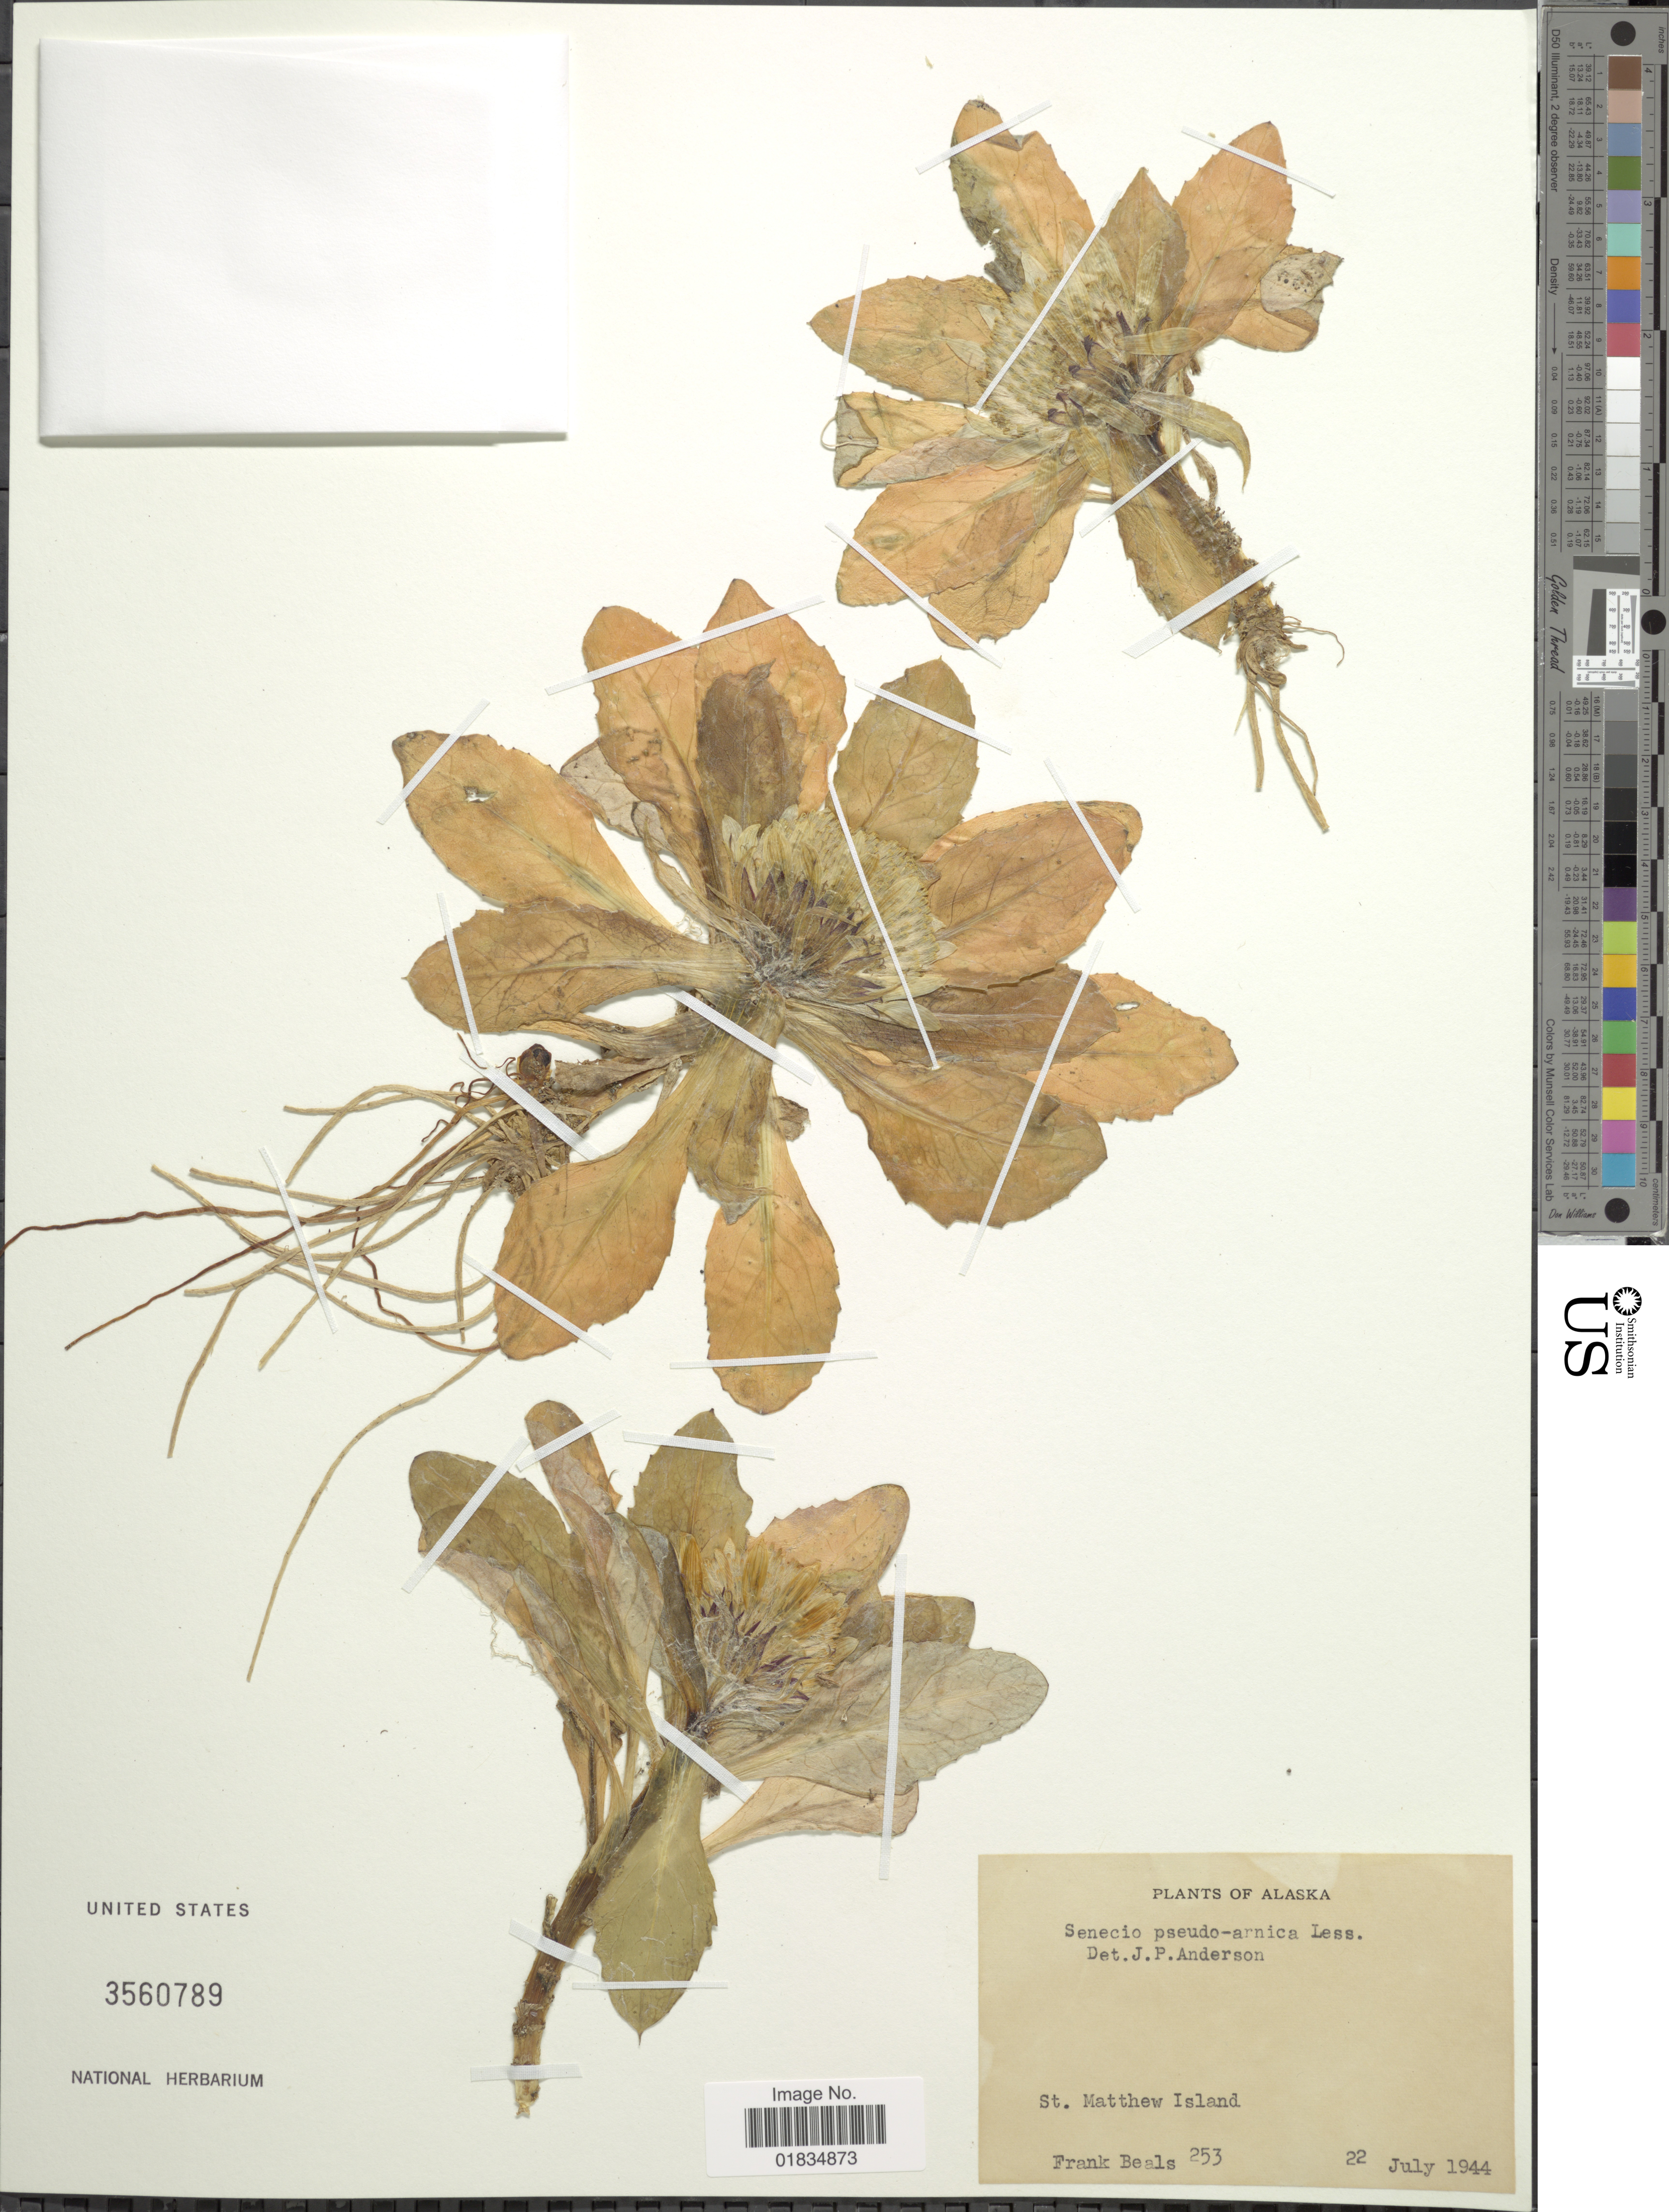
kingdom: Plantae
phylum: Tracheophyta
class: Magnoliopsida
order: Asterales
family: Asteraceae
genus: Senecio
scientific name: Senecio pseudoarnica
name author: Less.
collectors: F. Beals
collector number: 253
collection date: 1944-07-22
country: United States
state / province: Alaska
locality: St. Matthew Island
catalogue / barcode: US 3560789